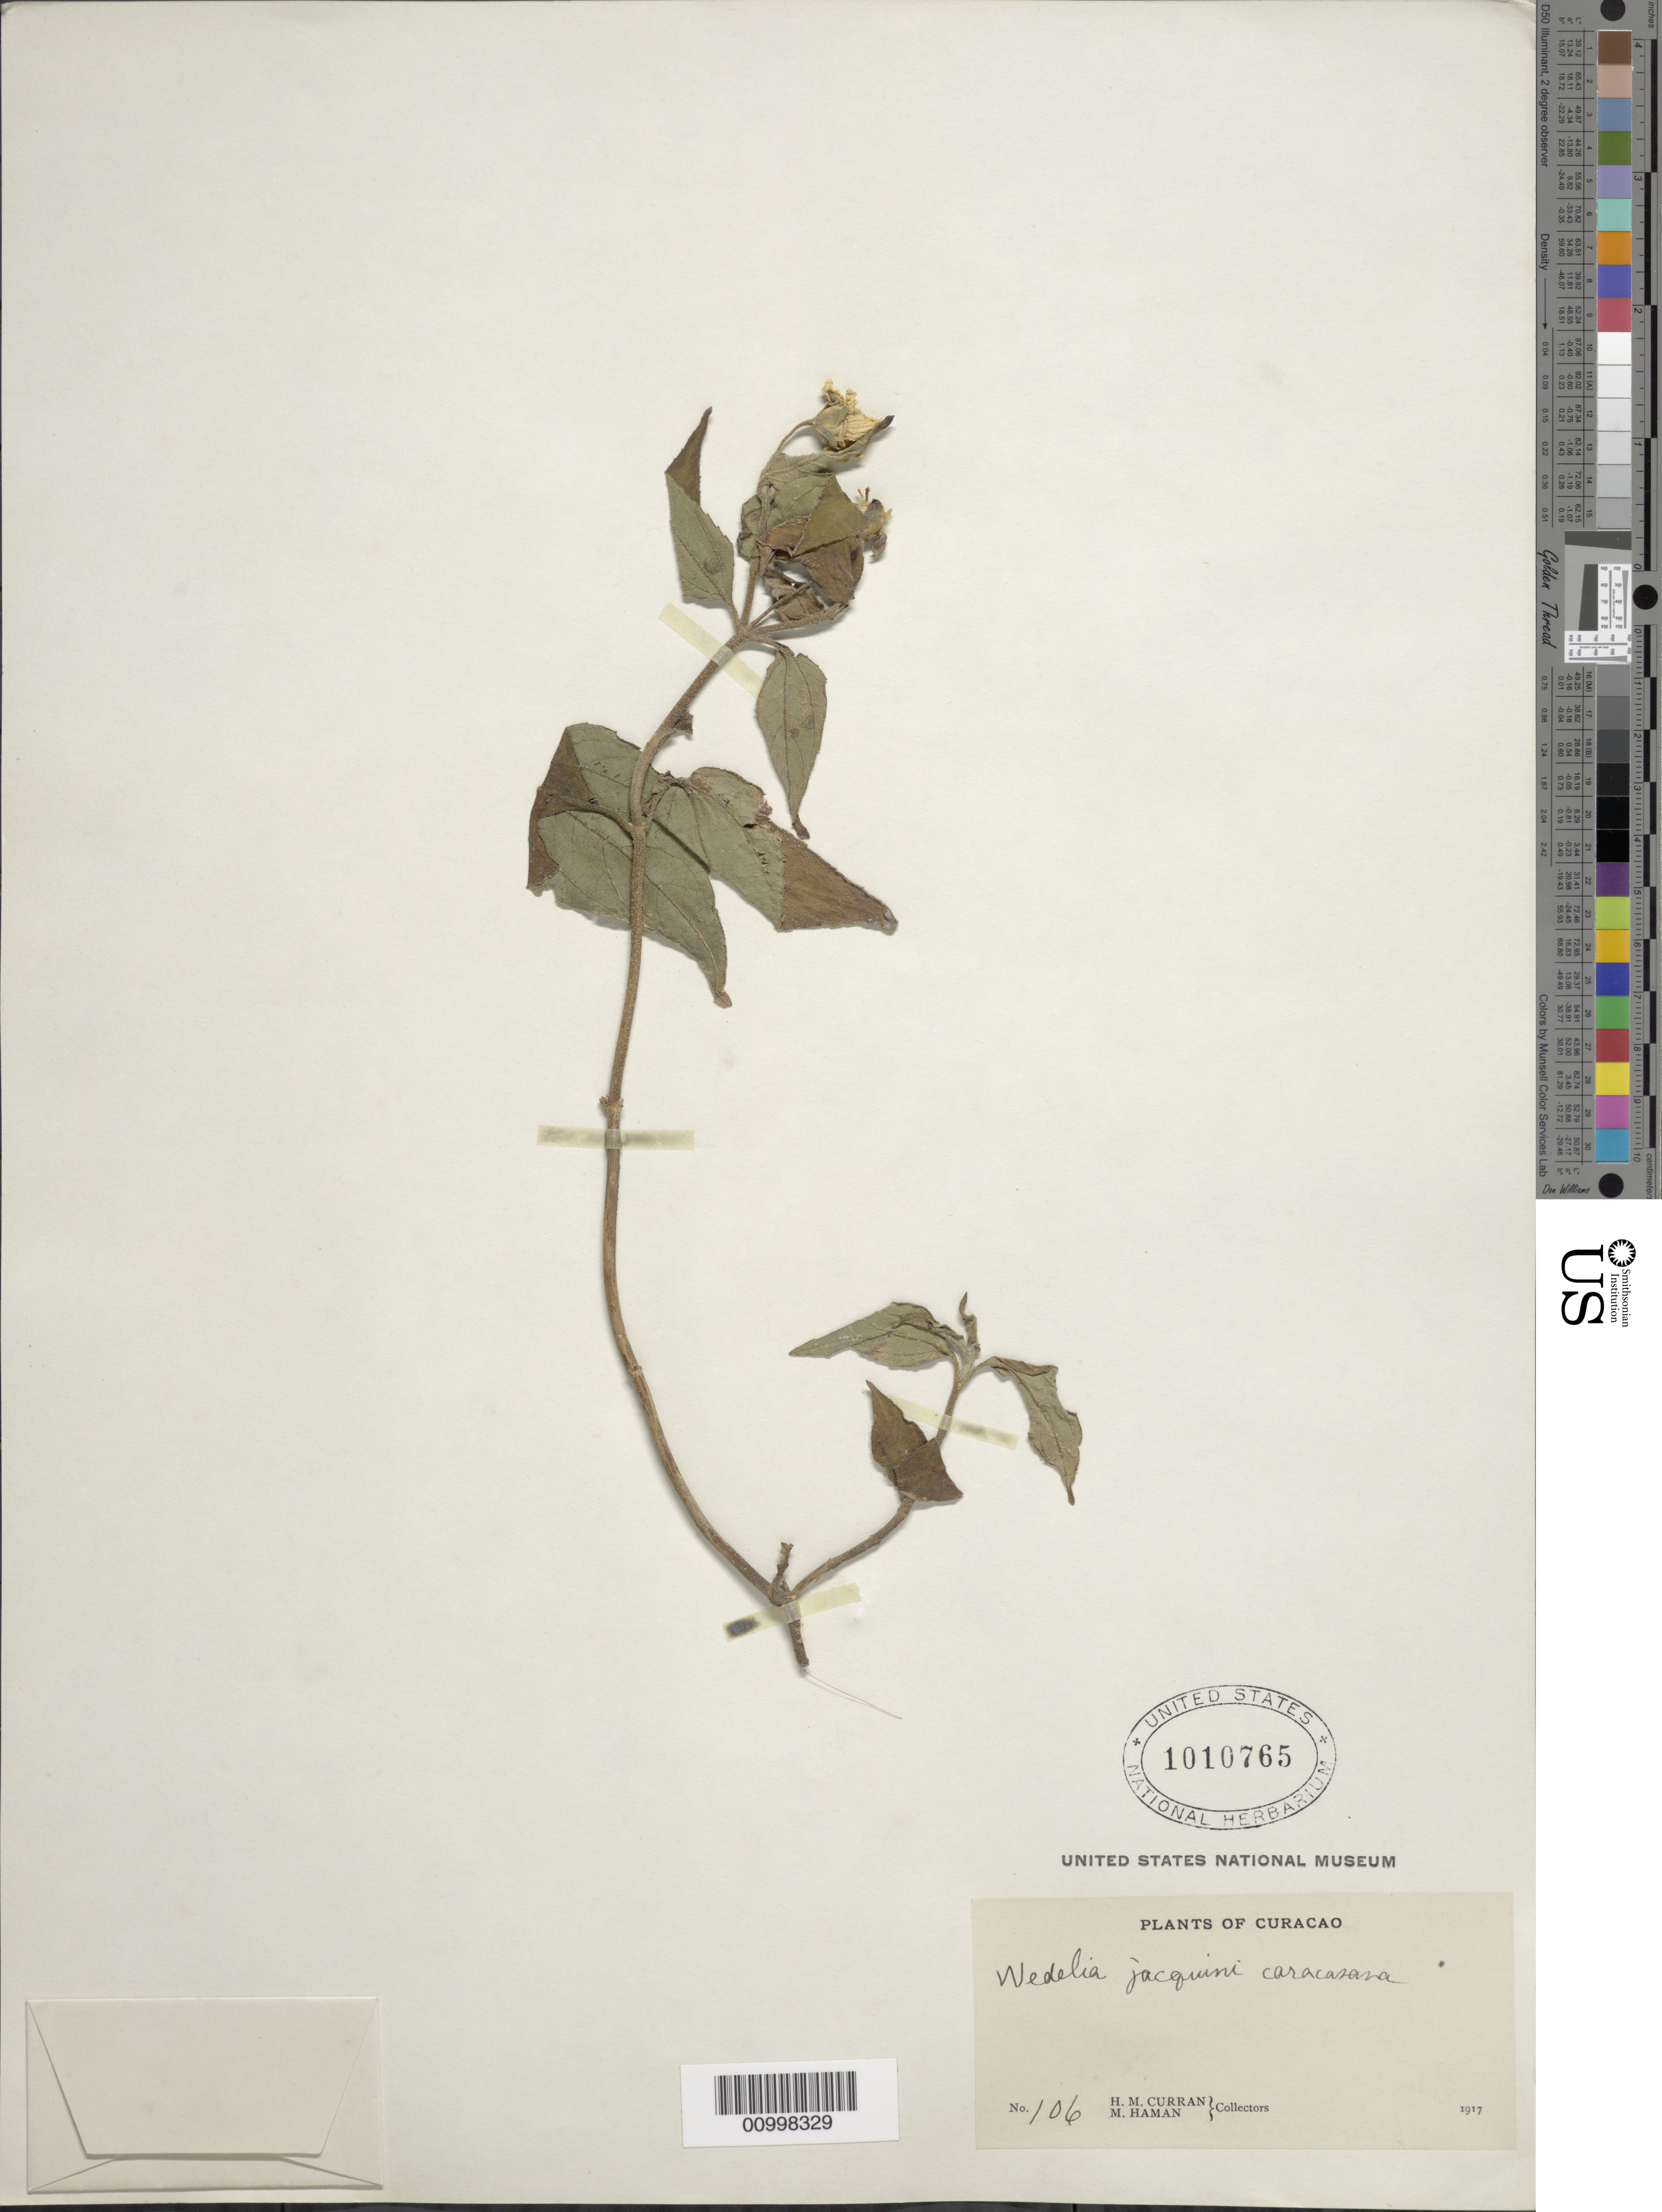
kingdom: Plantae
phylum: Tracheophyta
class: Magnoliopsida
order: Asterales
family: Asteraceae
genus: Wedelia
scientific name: Wedelia calycina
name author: Rich.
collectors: H. M. Curran & M. Haman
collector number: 106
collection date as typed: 01 Jan 1917 to 31 Dec 1917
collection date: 1917-01-01/1917-12-31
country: Curaçao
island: Curaçao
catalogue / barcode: US 1010765